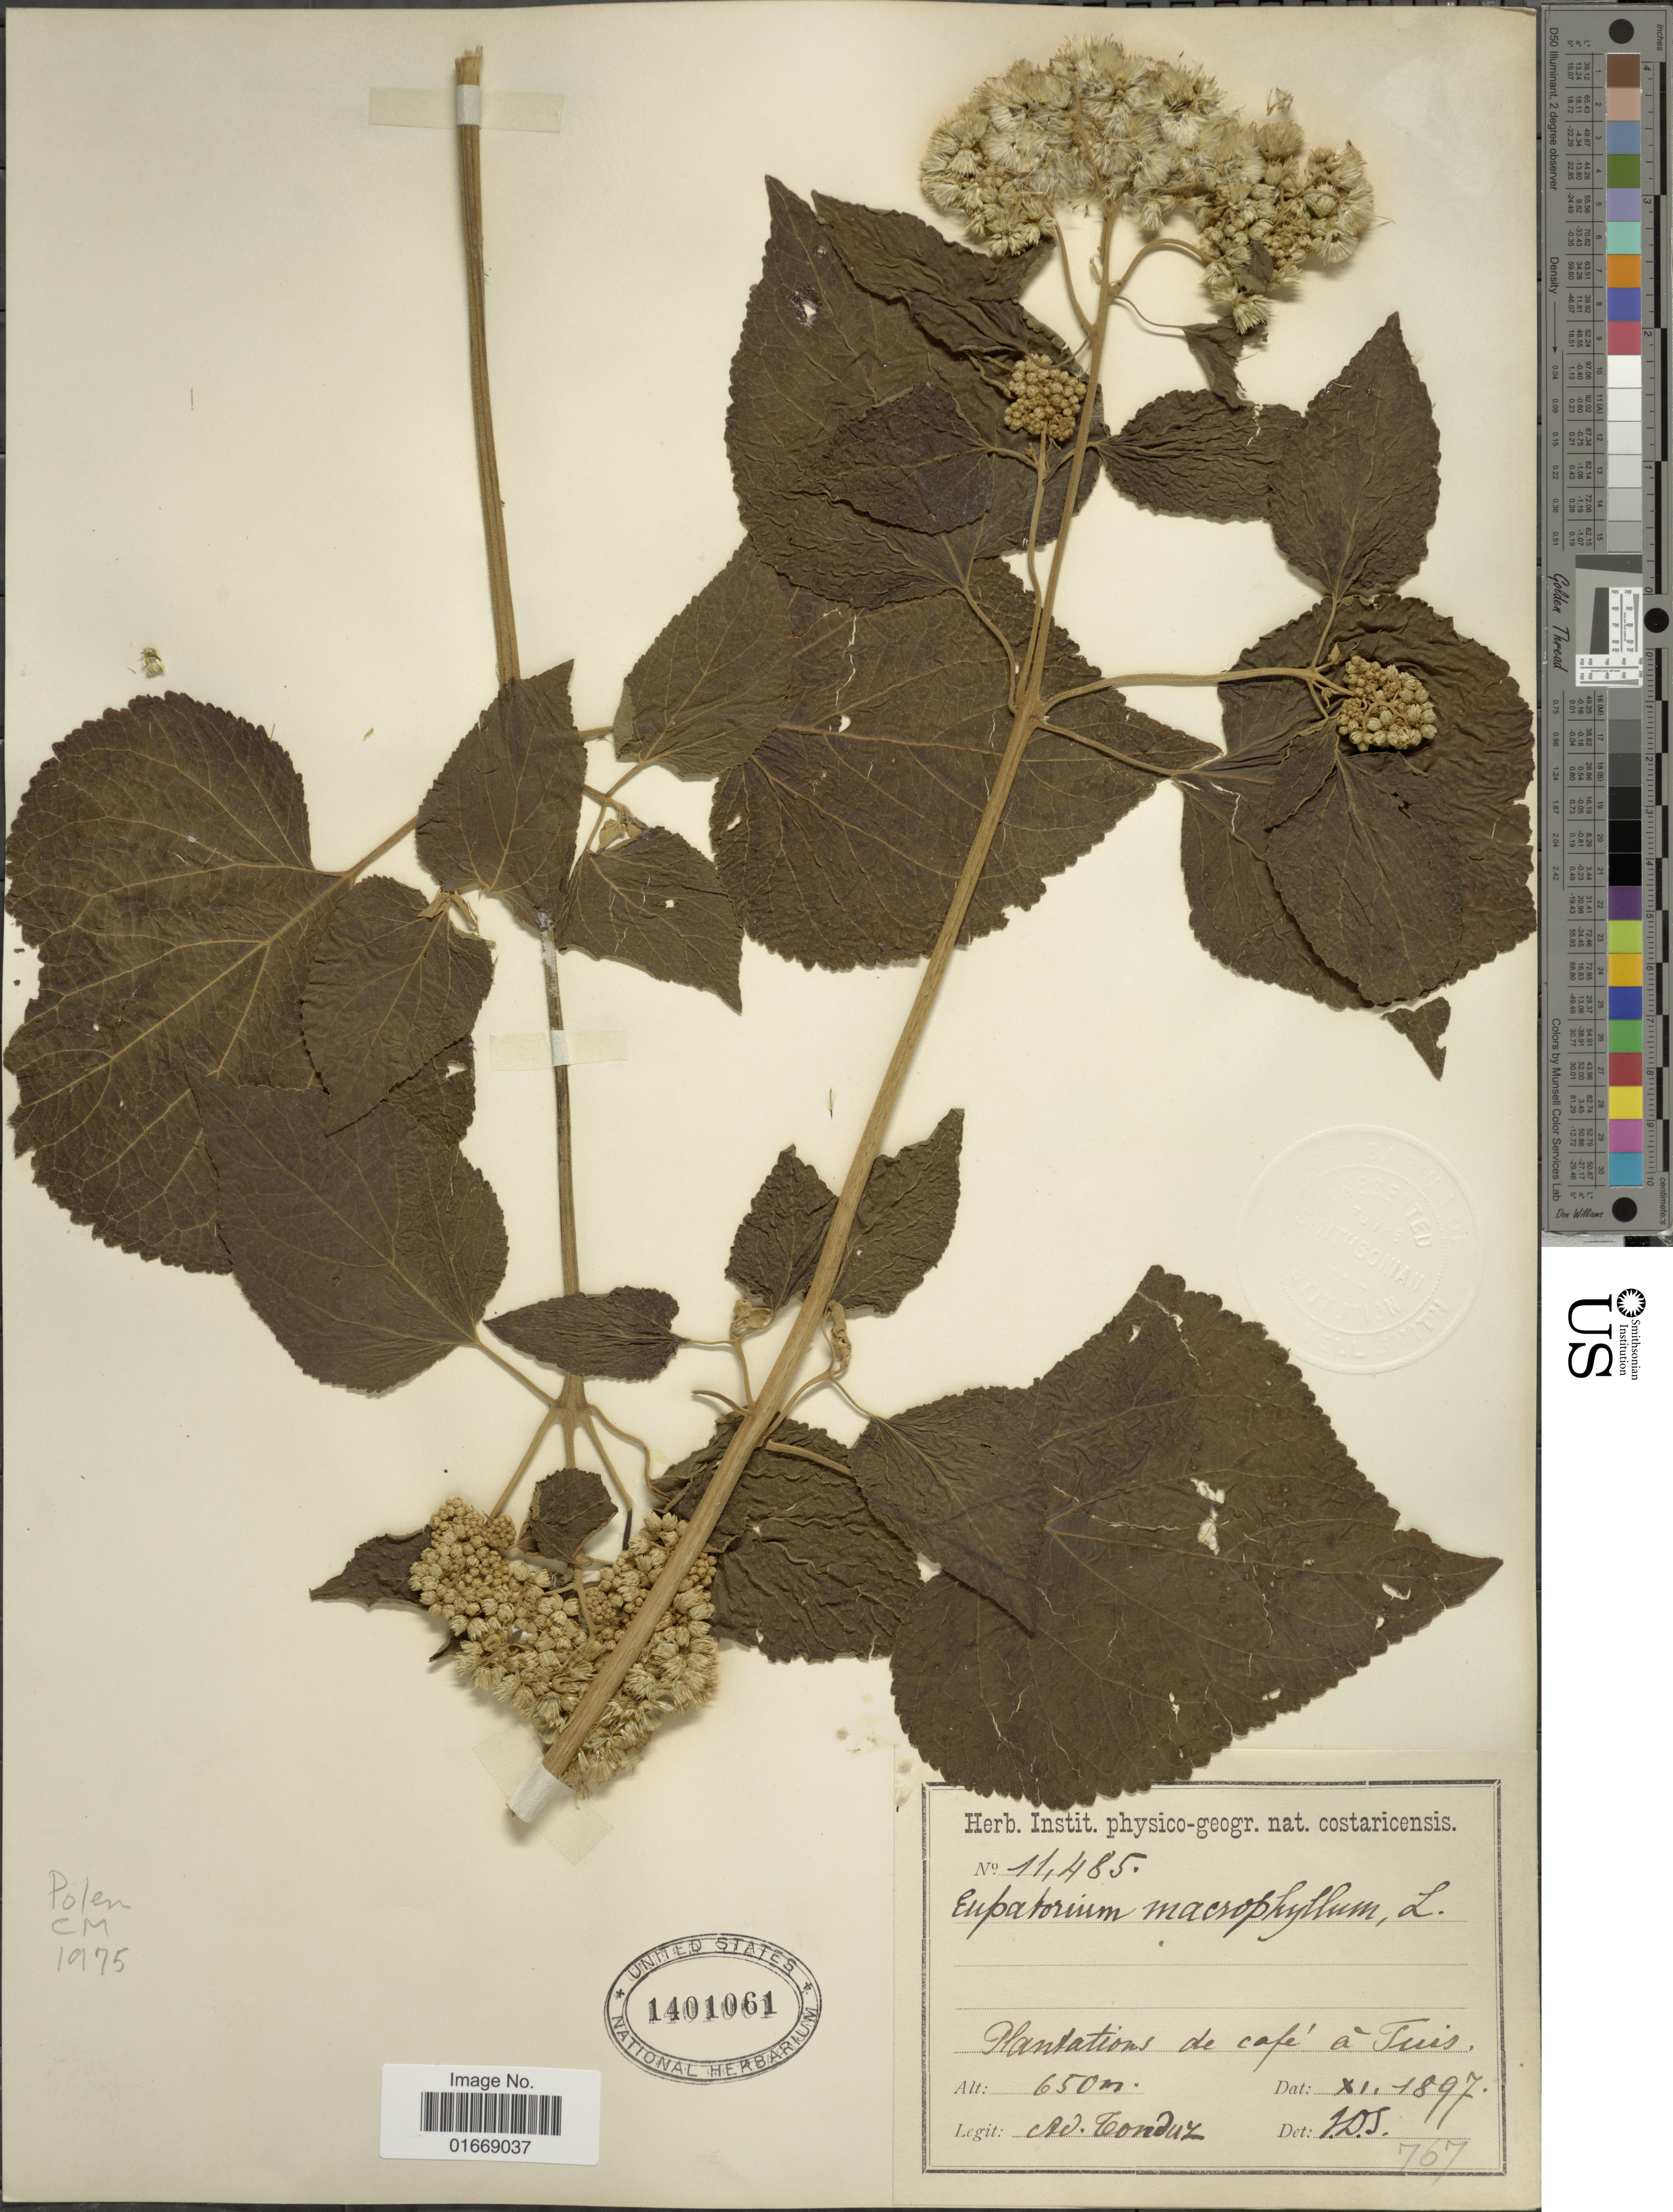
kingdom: Plantae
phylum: Tracheophyta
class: Magnoliopsida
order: Asterales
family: Asteraceae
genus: Hebeclinium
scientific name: Hebeclinium macrophyllum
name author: (L.) DC.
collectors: A. Tonduz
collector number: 11485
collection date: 1897-11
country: Costa Rica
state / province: Cartago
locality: Plantations de cafe a Tuis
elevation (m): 650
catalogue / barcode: US 1401061